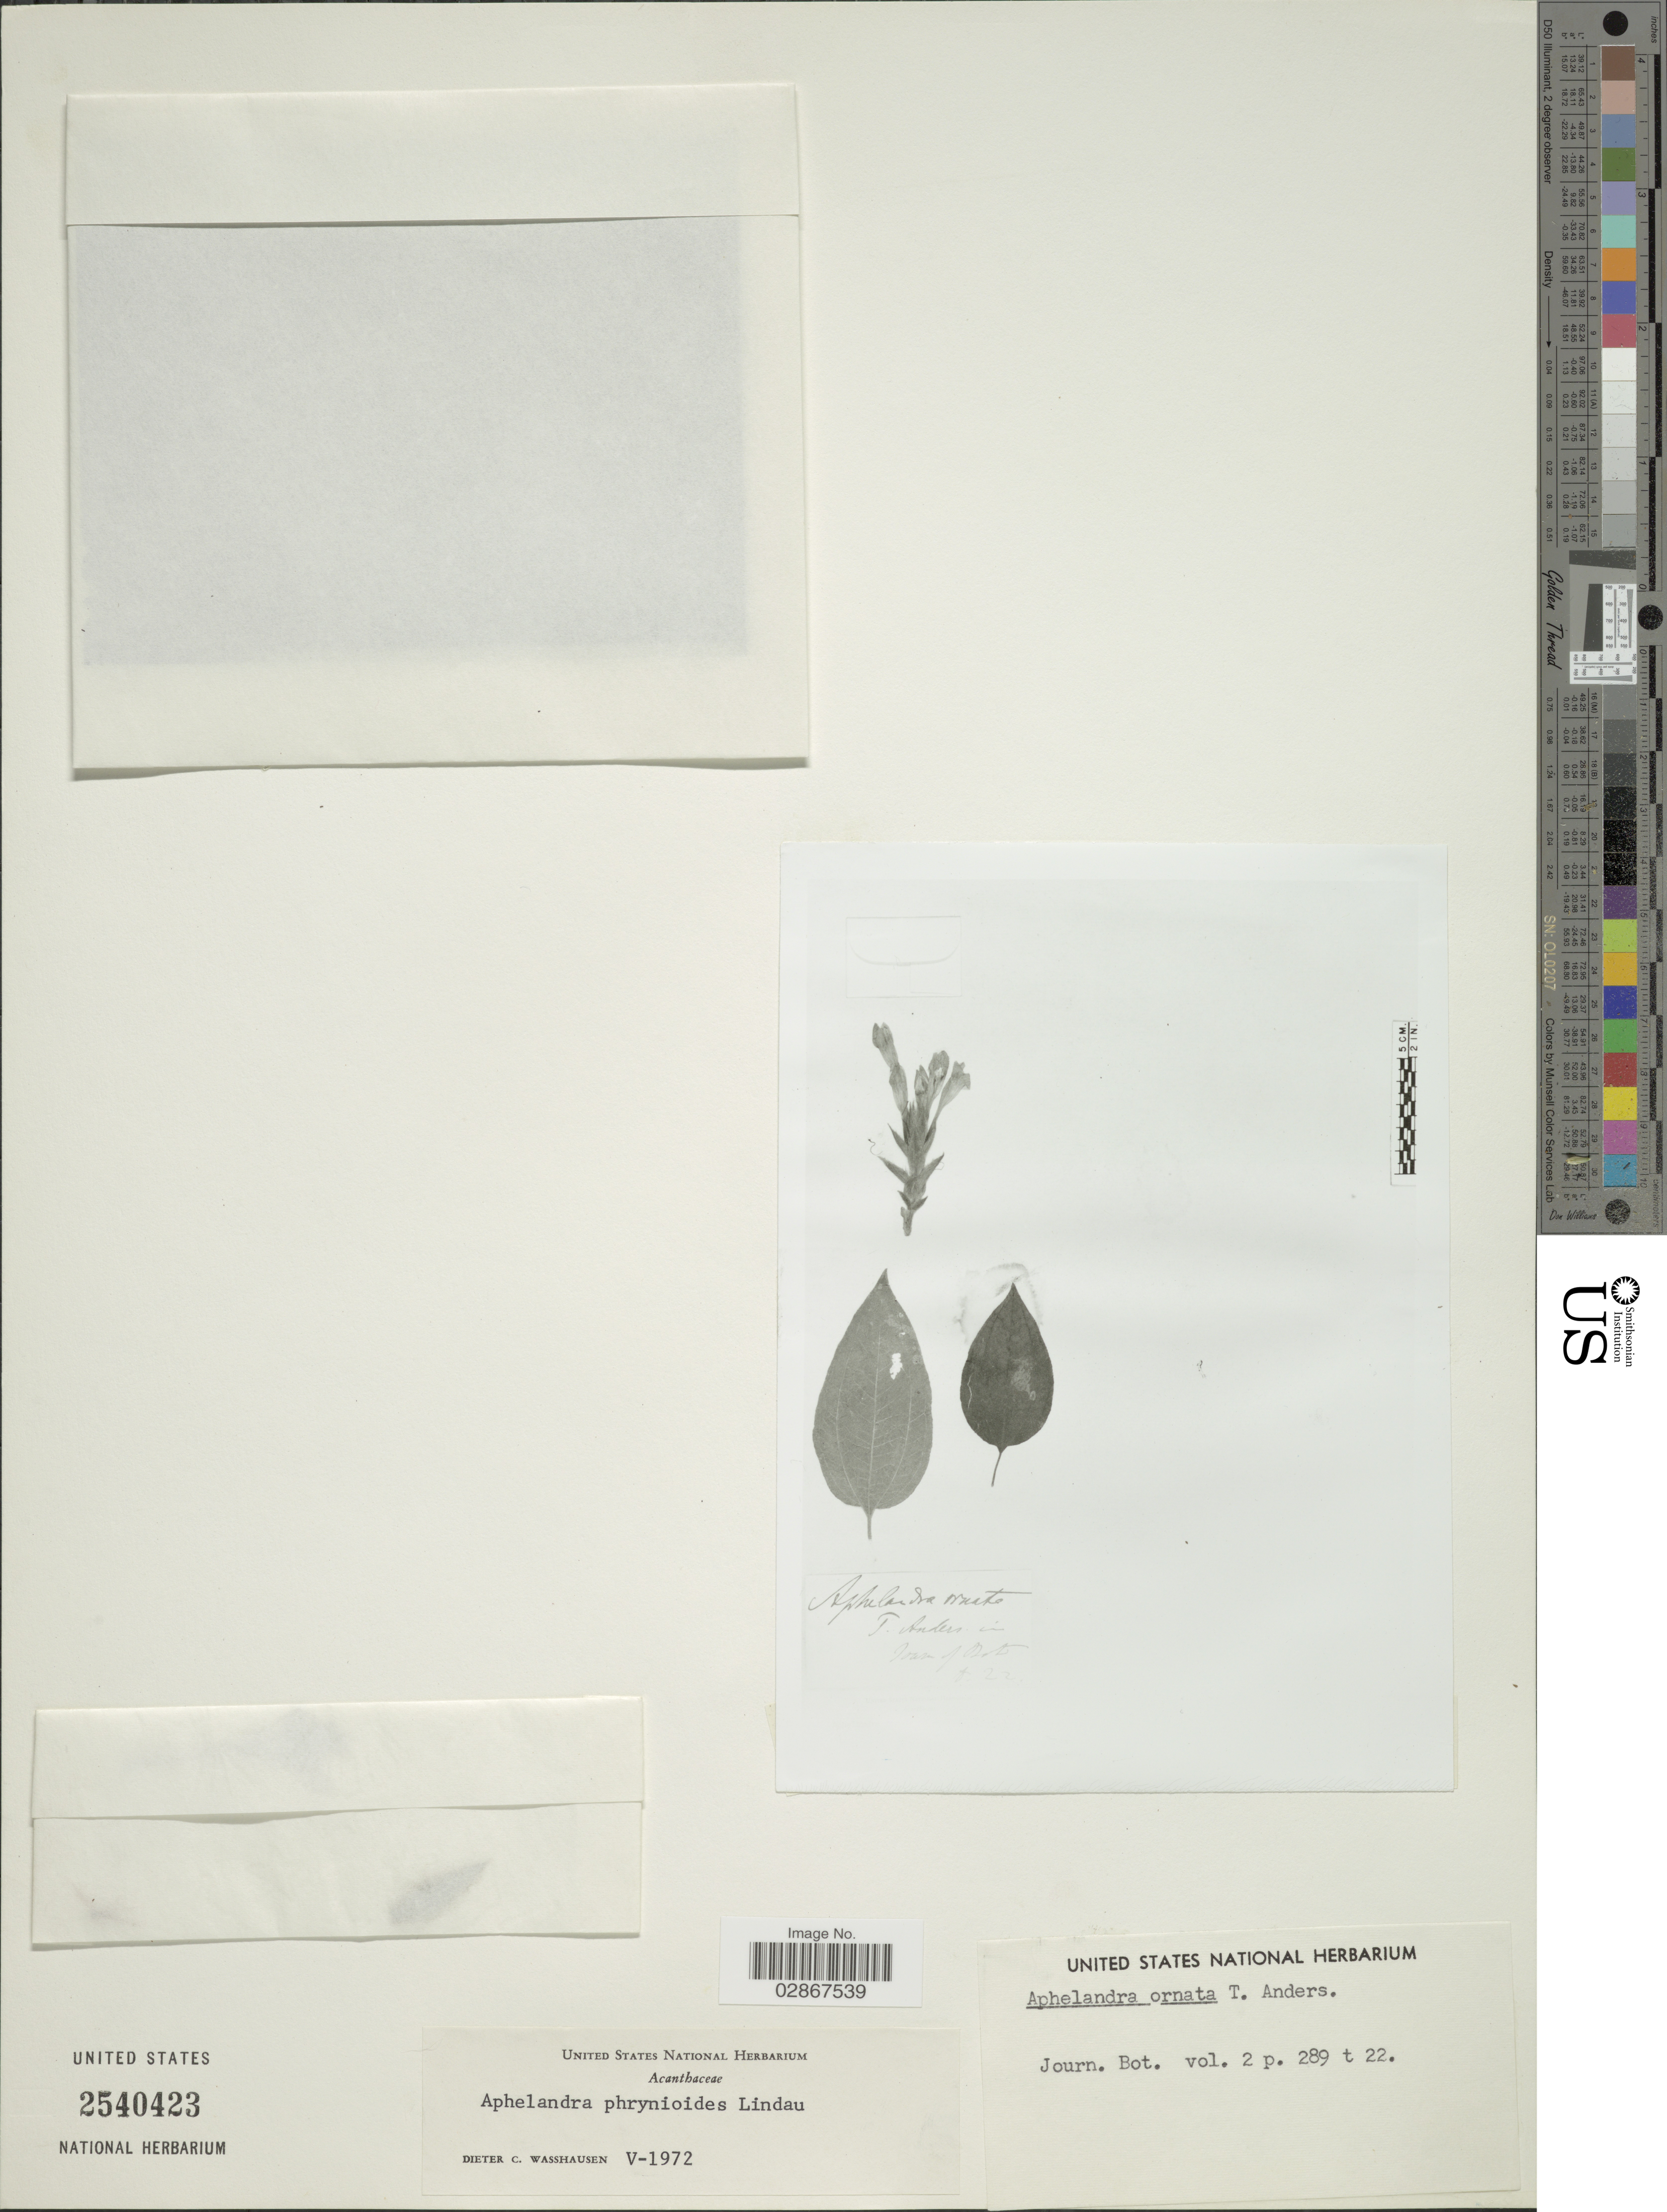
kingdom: Plantae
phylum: Tracheophyta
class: Magnoliopsida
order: Lamiales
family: Acanthaceae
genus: Aphelandra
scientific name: Aphelandra phrynioides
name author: Lindau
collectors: ex herb. United States National